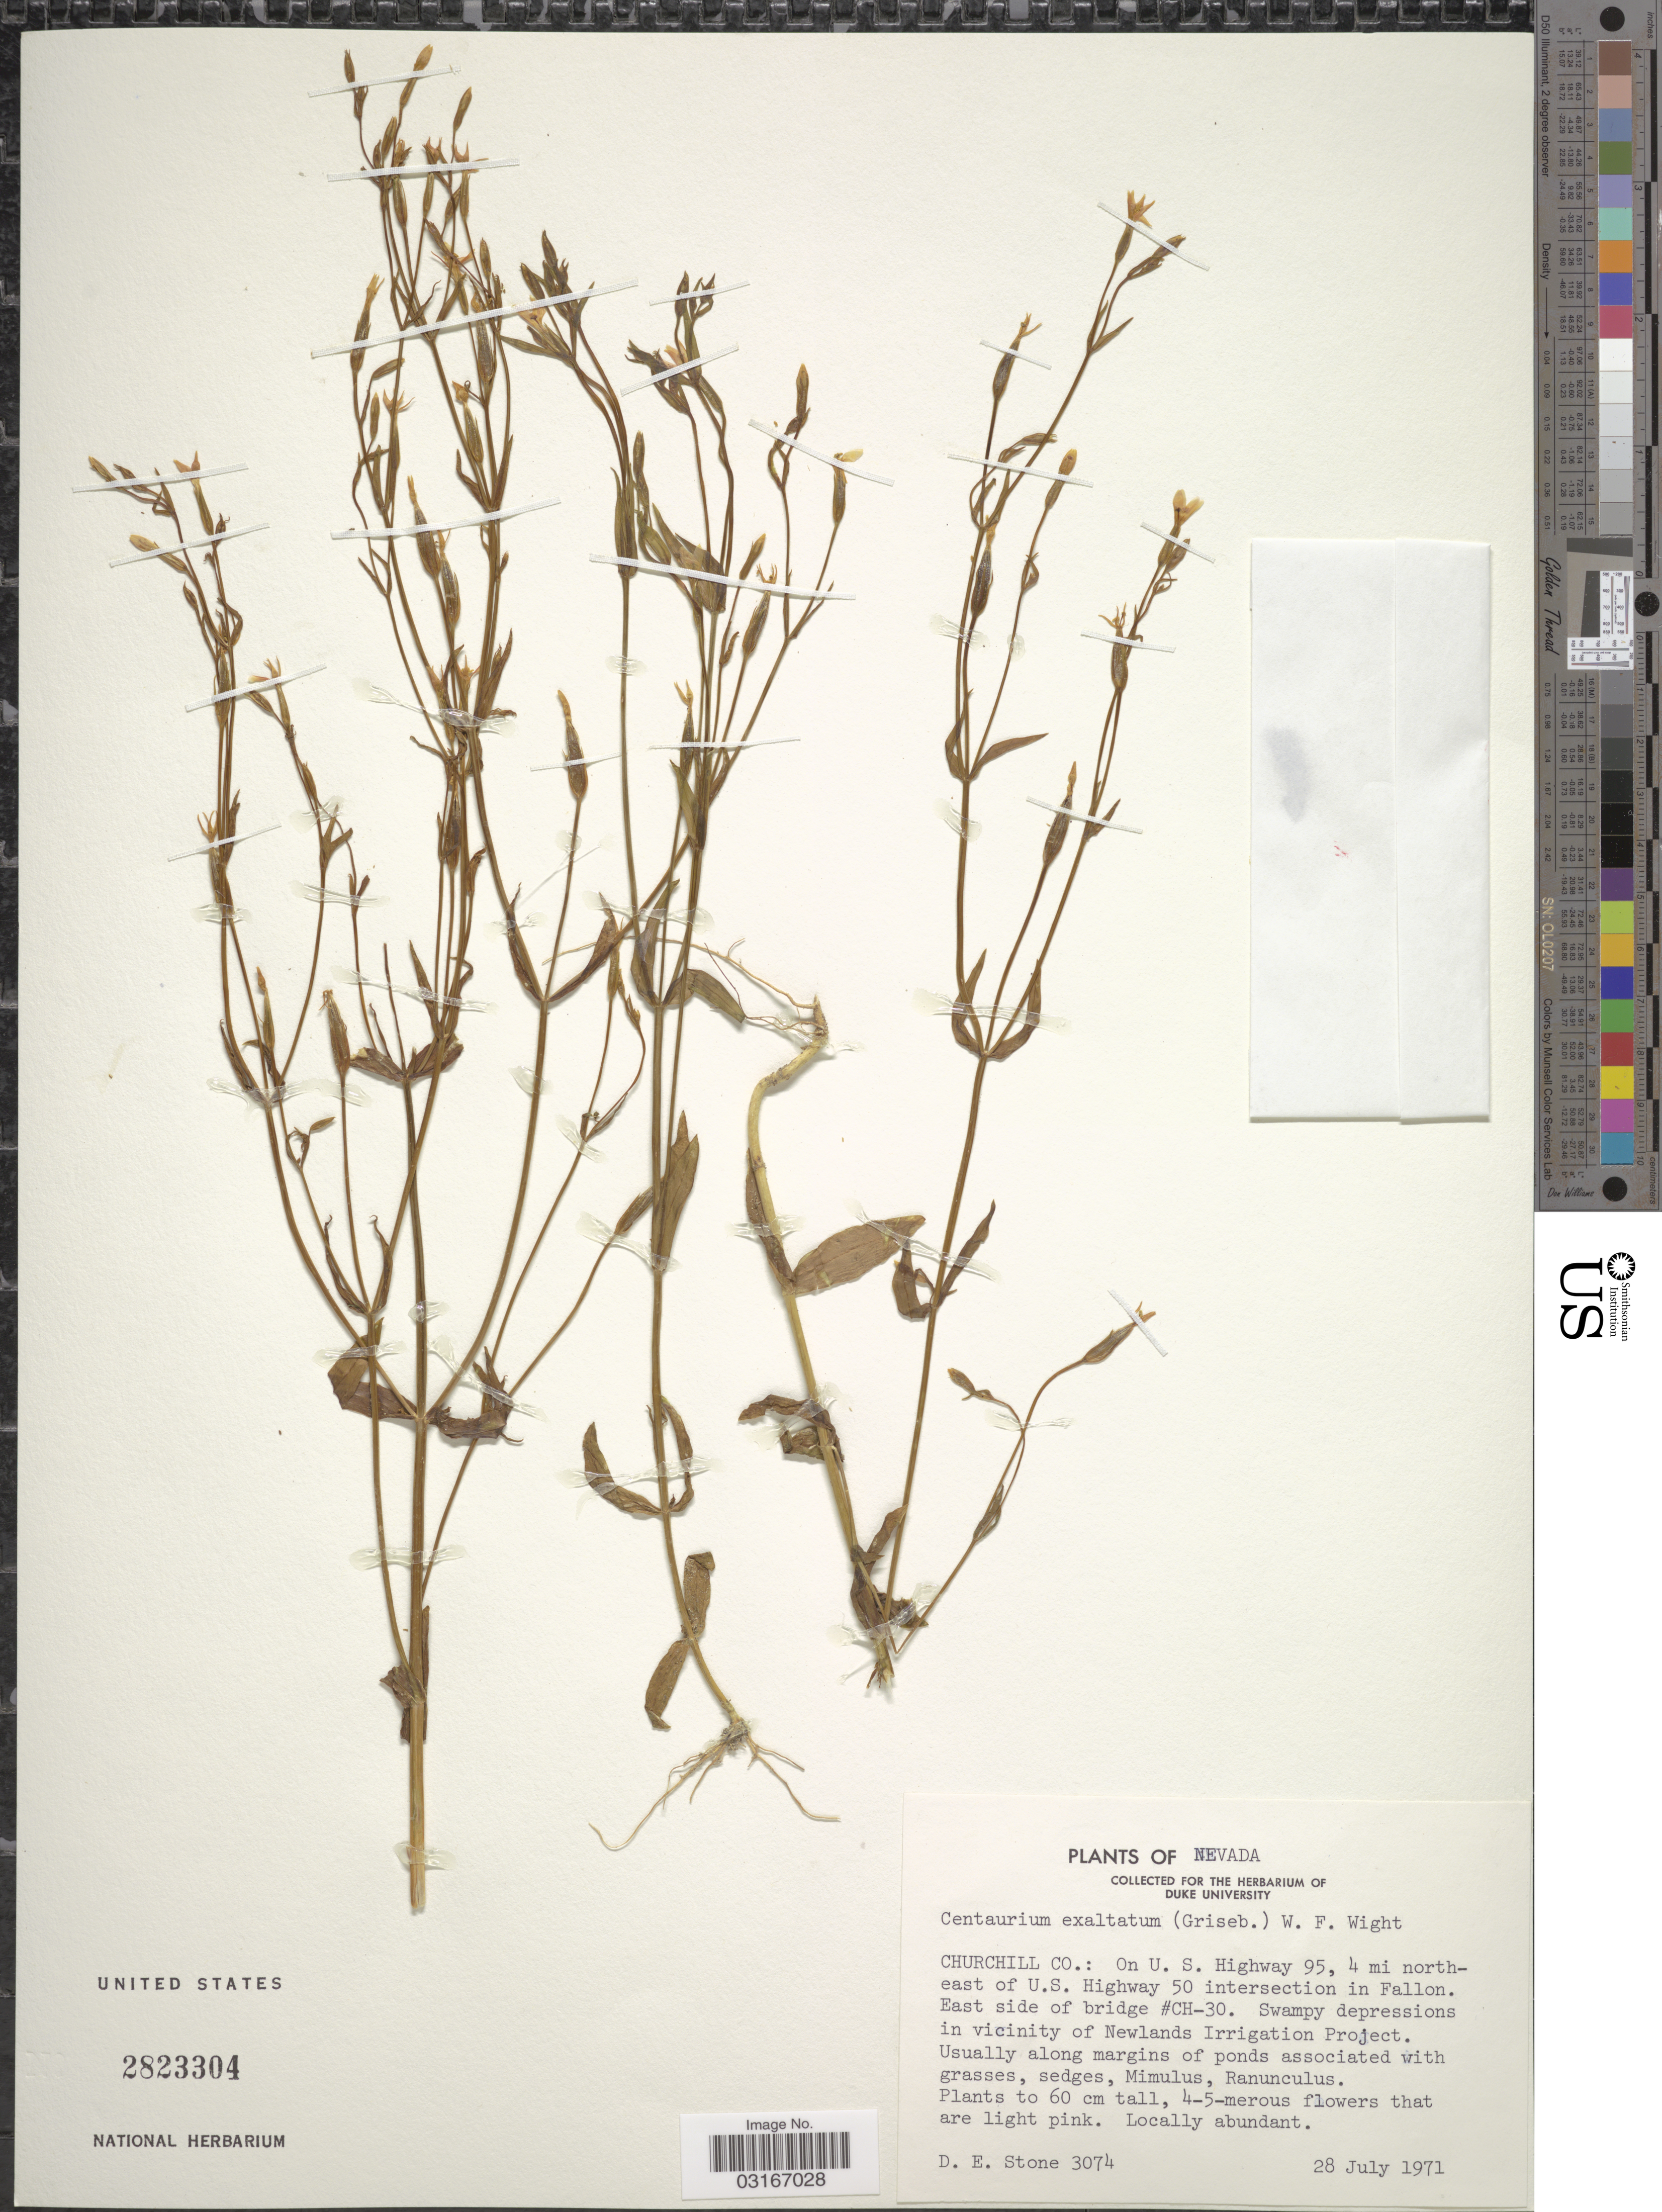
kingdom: Plantae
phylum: Tracheophyta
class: Magnoliopsida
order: Gentianales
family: Gentianaceae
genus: Centaurium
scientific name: Centaurium exaltatum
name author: (Griseb.) W. Wight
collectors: D. E. Stone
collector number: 3074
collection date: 1971-07-28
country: United States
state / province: Nevada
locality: Churchill Co.: On U.S. Highway 95, 4 mi northeast of U.S. Highway 50 intersection in Fallon. East side of bridge #CH-30. Swampy depressions in vicinity of Newlands Irrigation Project.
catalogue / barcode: US 2823304